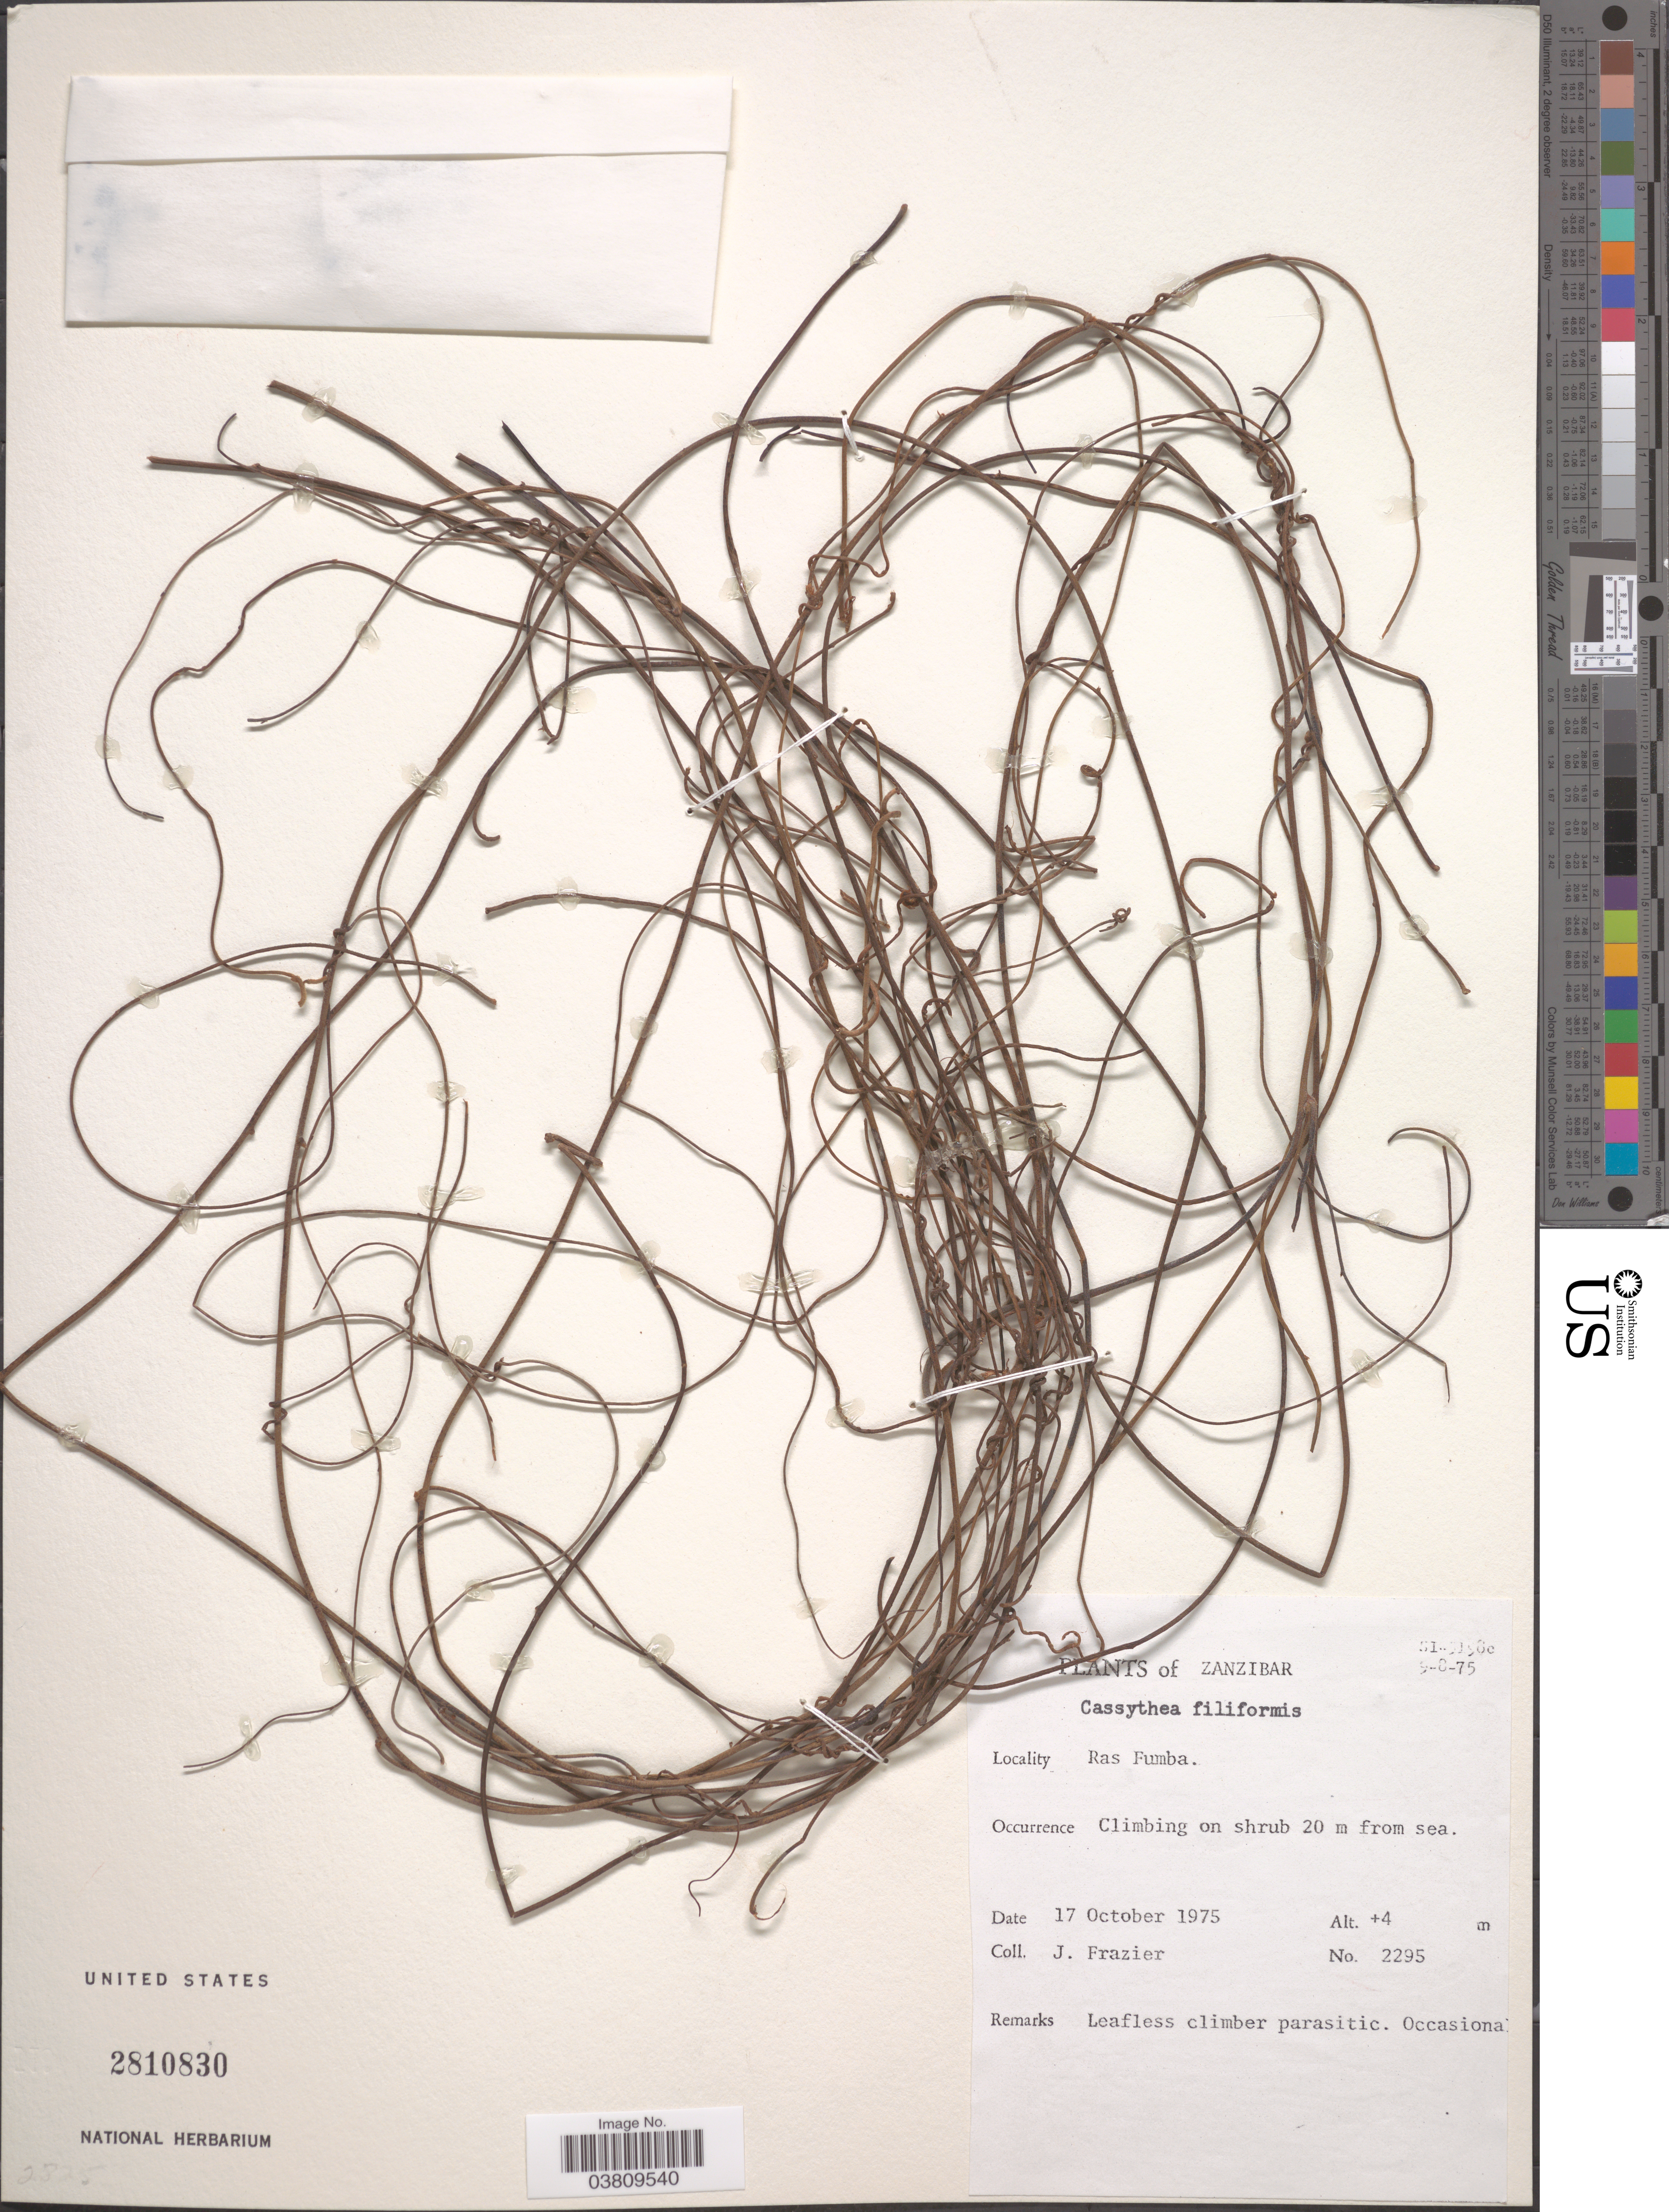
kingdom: Plantae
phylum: Tracheophyta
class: Magnoliopsida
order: Laurales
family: Lauraceae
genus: Cassytha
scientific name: Cassytha filiformis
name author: L.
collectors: J. Frazier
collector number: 2295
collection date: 1975-10-17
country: Tanzania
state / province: Zanzibar Urban/West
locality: Ras Fumba.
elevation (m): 4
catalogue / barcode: US 2810830